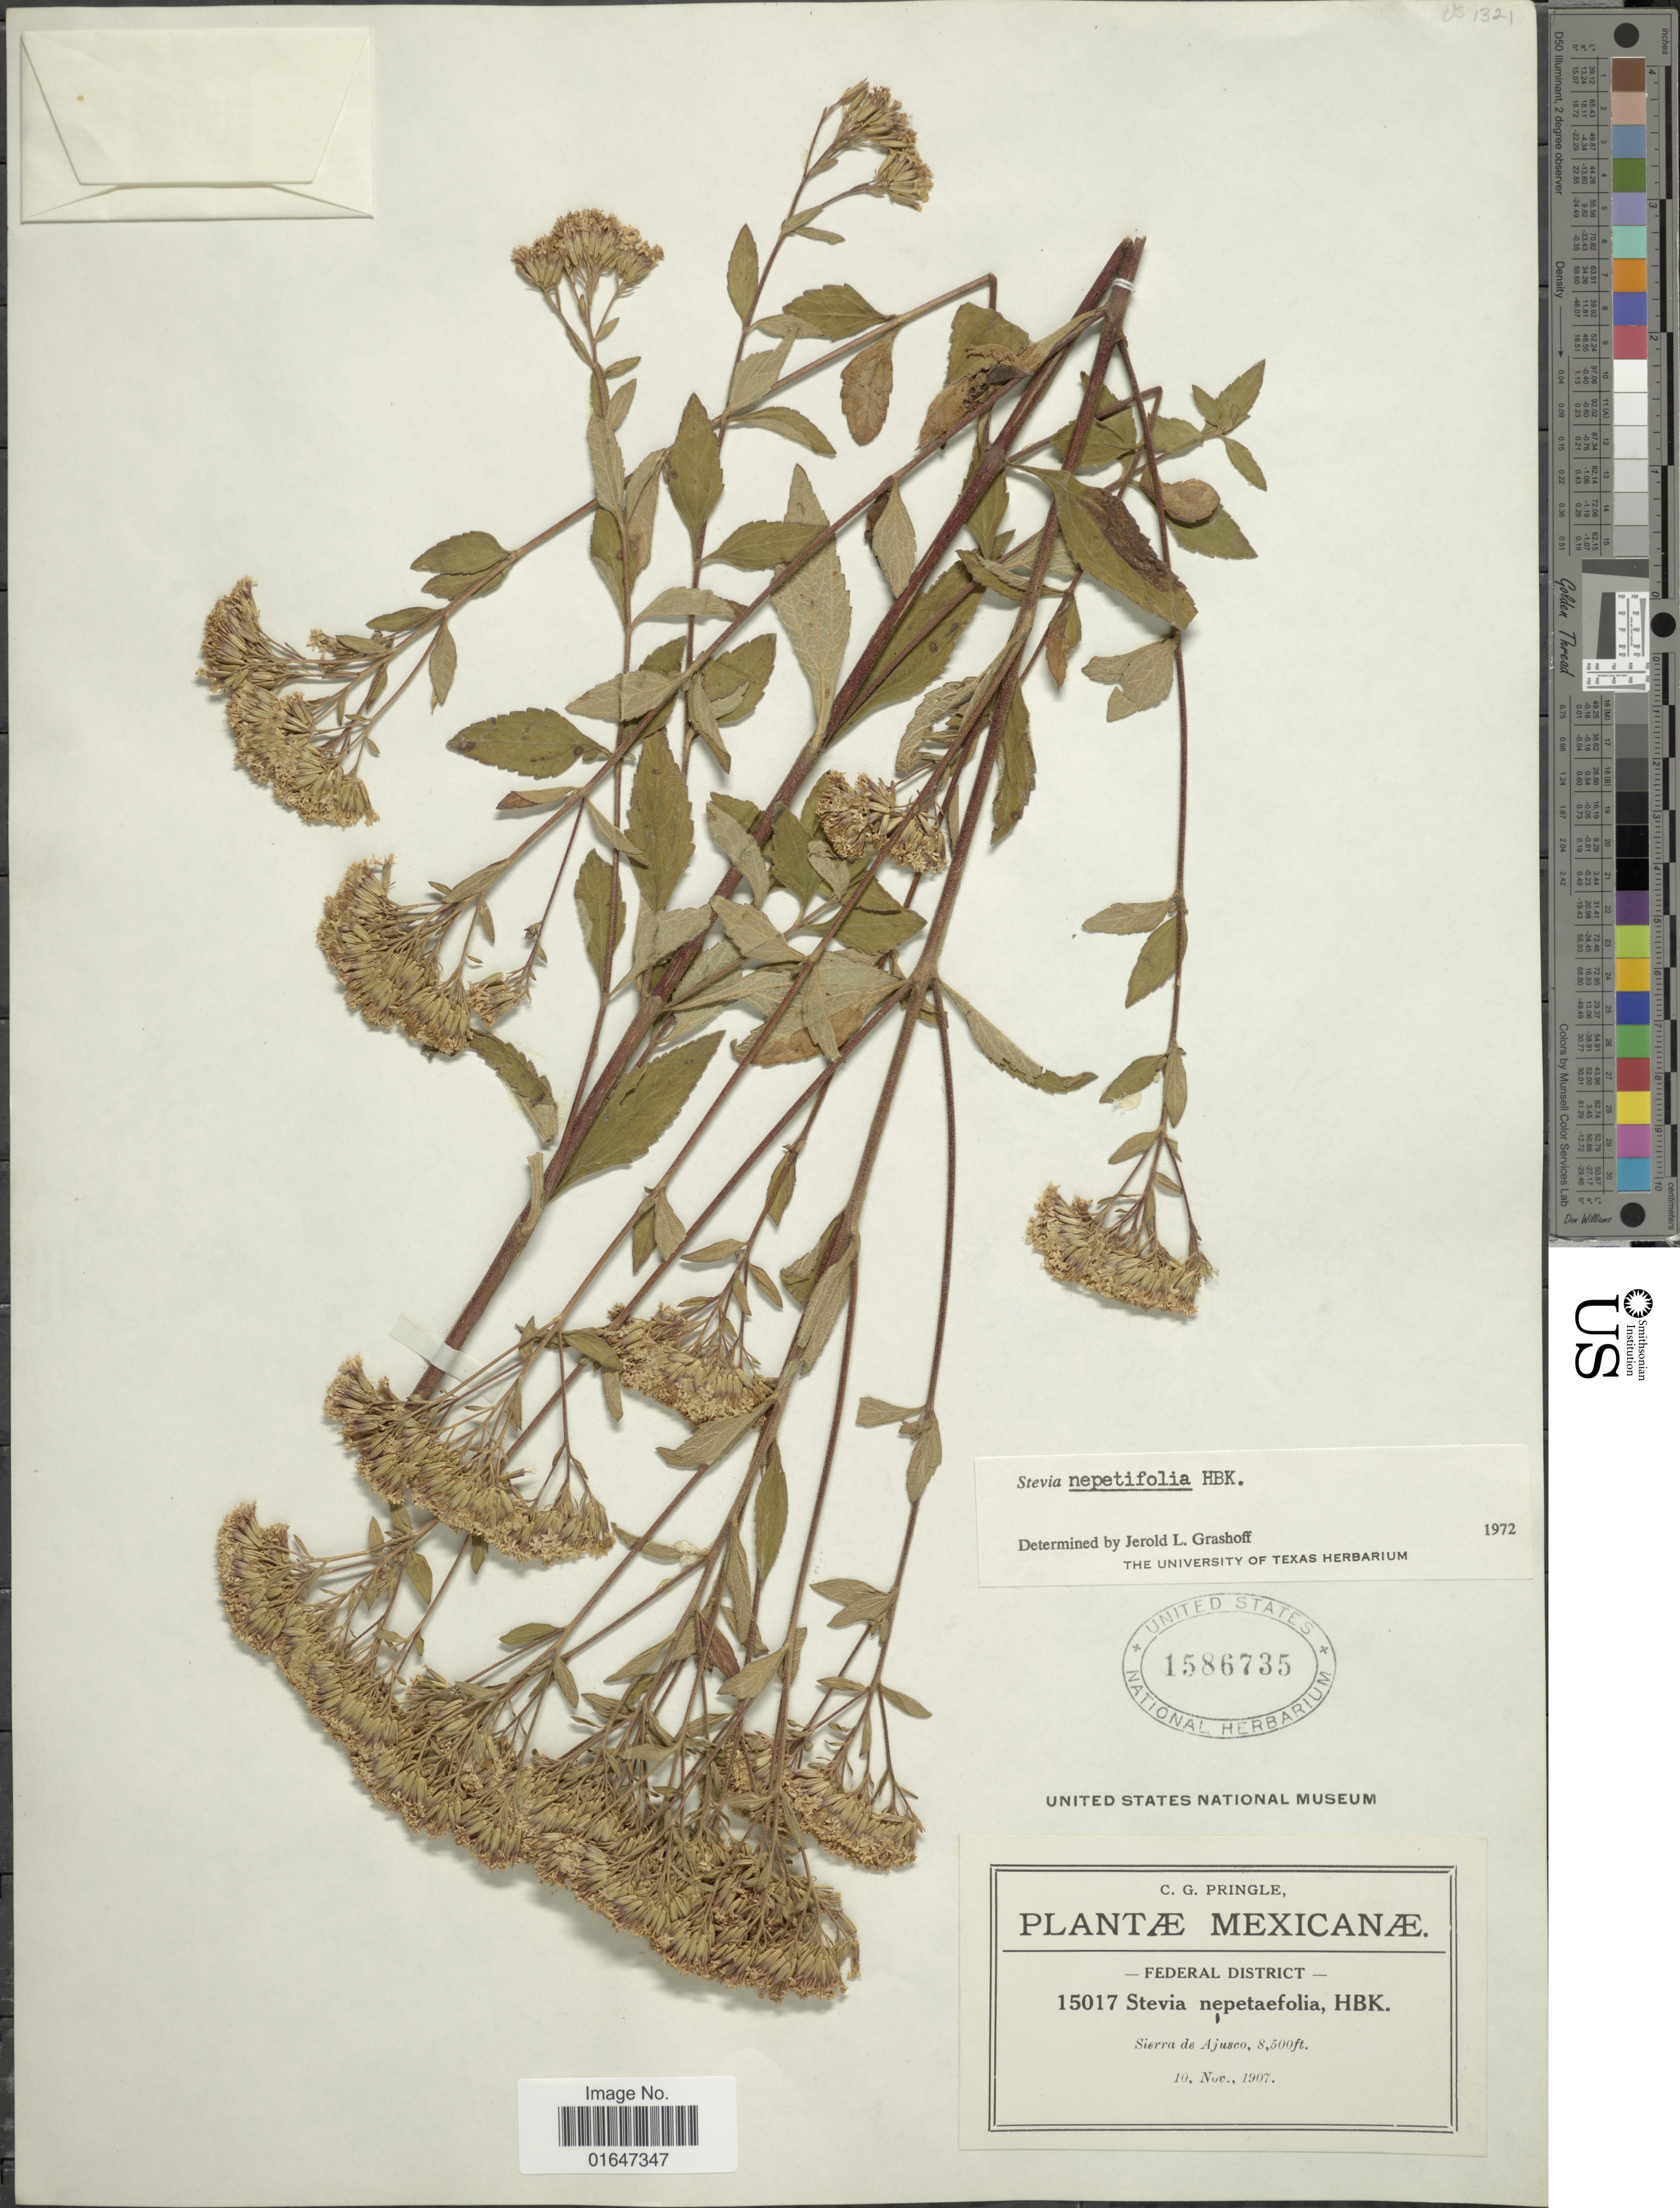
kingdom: Plantae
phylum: Tracheophyta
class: Magnoliopsida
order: Asterales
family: Asteraceae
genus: Stevia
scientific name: Stevia suaveolens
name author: Lag.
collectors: C. G. Pringle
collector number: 15017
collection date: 1907-11-10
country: Mexico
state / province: Distrito Federal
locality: Mexicanae, Sierra de Ajusco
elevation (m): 2591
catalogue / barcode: US 1586735